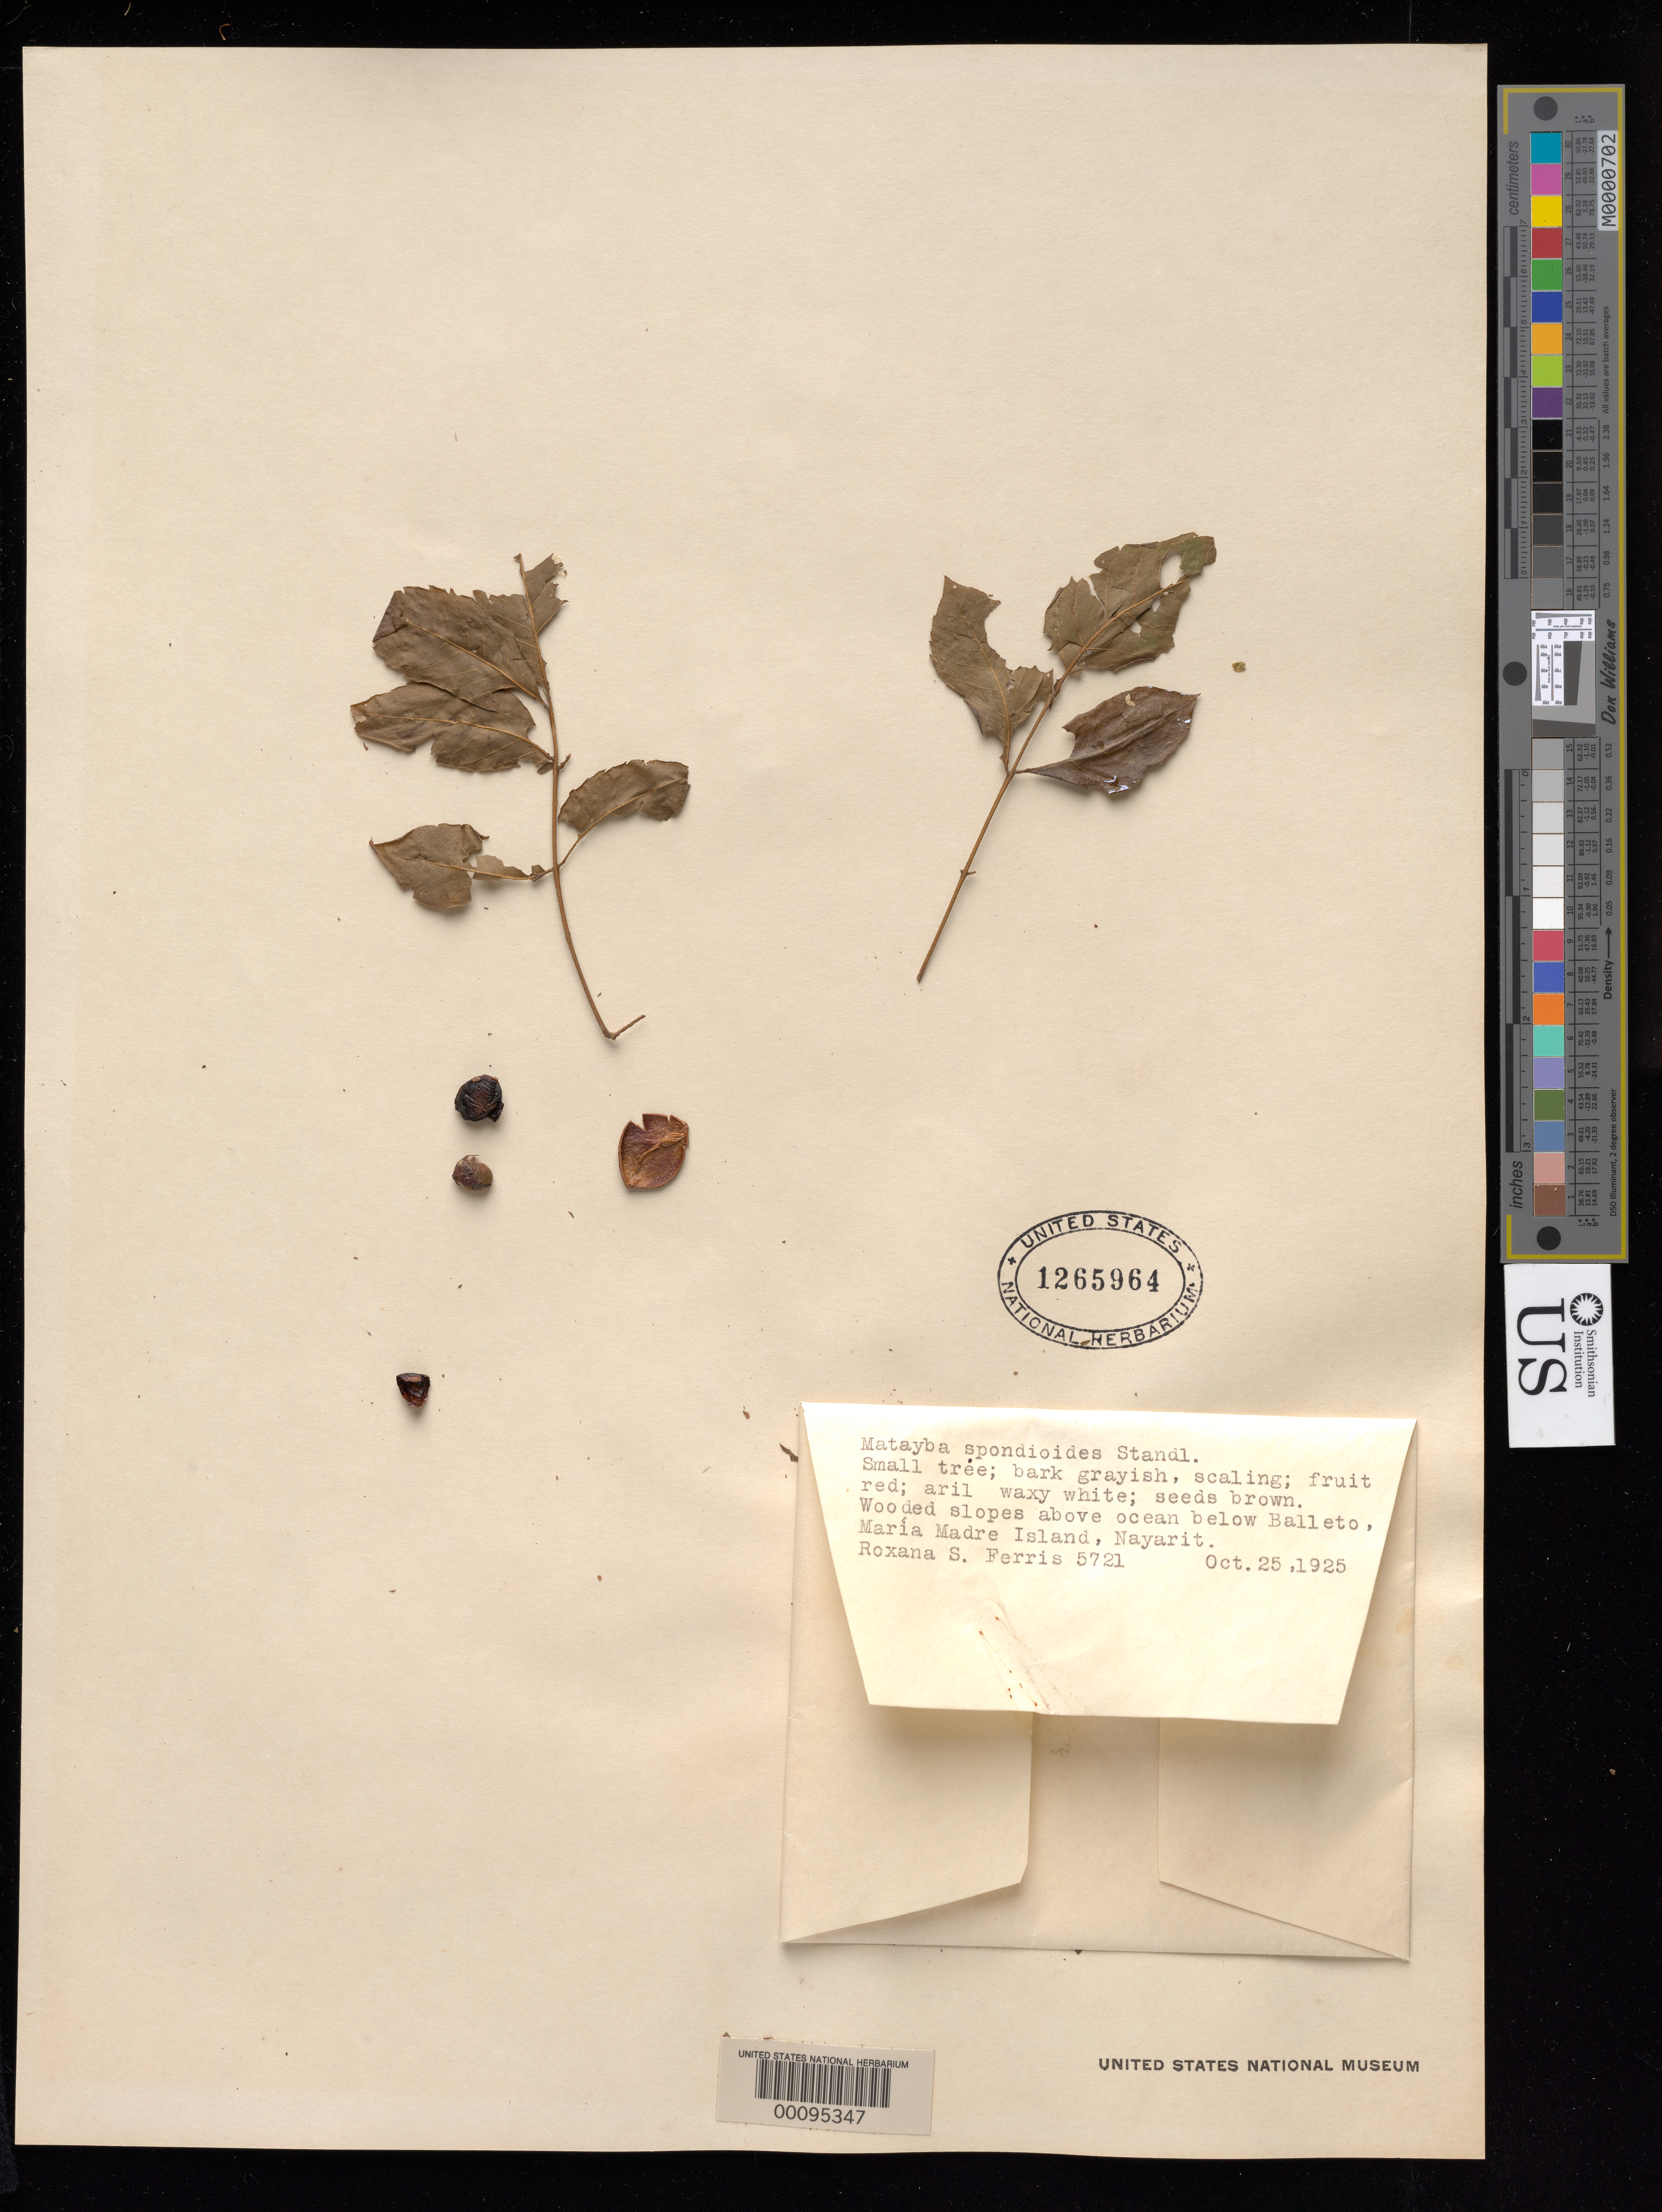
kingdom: Plantae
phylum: Tracheophyta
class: Magnoliopsida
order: Sapindales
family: Sapindaceae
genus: Matayba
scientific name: Matayba spondioides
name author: Standl.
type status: Isotype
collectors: R. S. Ferris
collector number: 5721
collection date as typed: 25 Oct 1925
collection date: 1925-10-25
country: Mexico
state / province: Nayarit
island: Maria Madre Island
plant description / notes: Fragmentary material of type specimen ex herb. unknown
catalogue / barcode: US 1265964